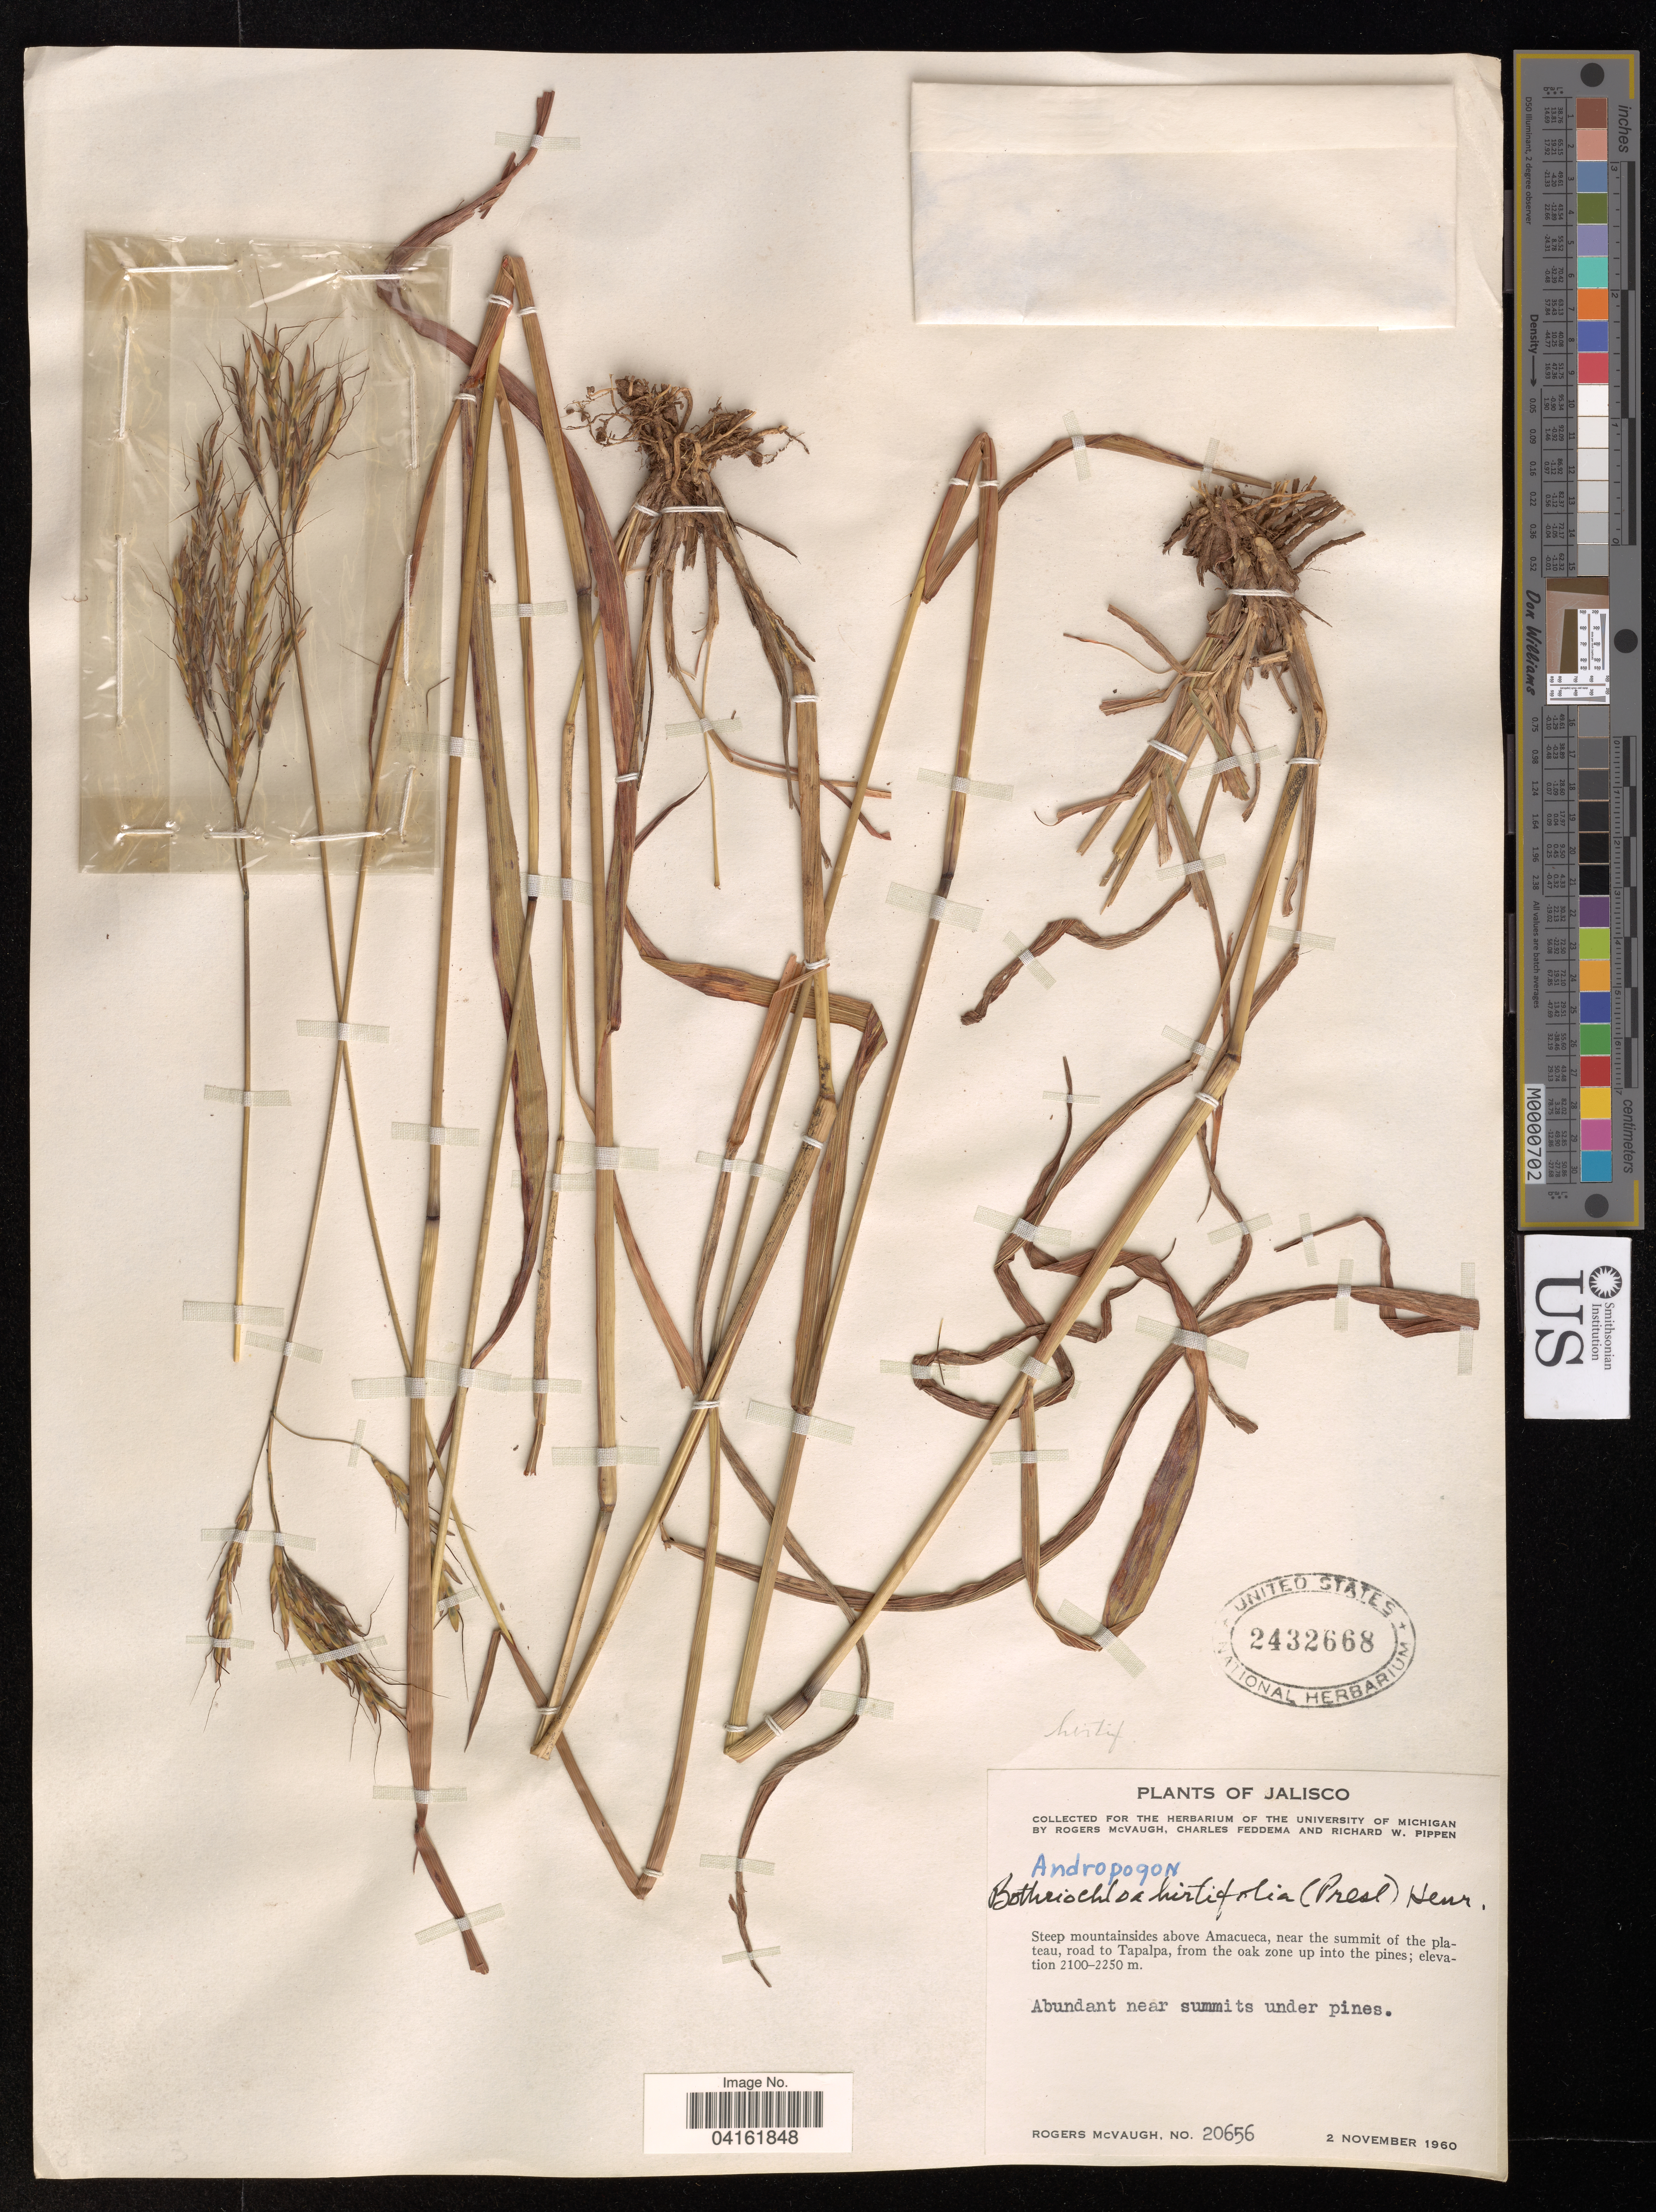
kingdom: Plantae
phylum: Tracheophyta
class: Liliopsida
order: Poales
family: Poaceae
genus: Bothriochloa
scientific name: Bothriochloa hirtifolia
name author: (J. Presl) Henr.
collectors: R. McVaugh, C. Feddema & R. W. Pippen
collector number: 20656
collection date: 1960-11-02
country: Mexico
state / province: Jalisco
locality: Steep mountainsides above Amacueca, near the summit of the plateau, road to Tapalpa.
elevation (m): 2100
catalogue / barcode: US 2432668